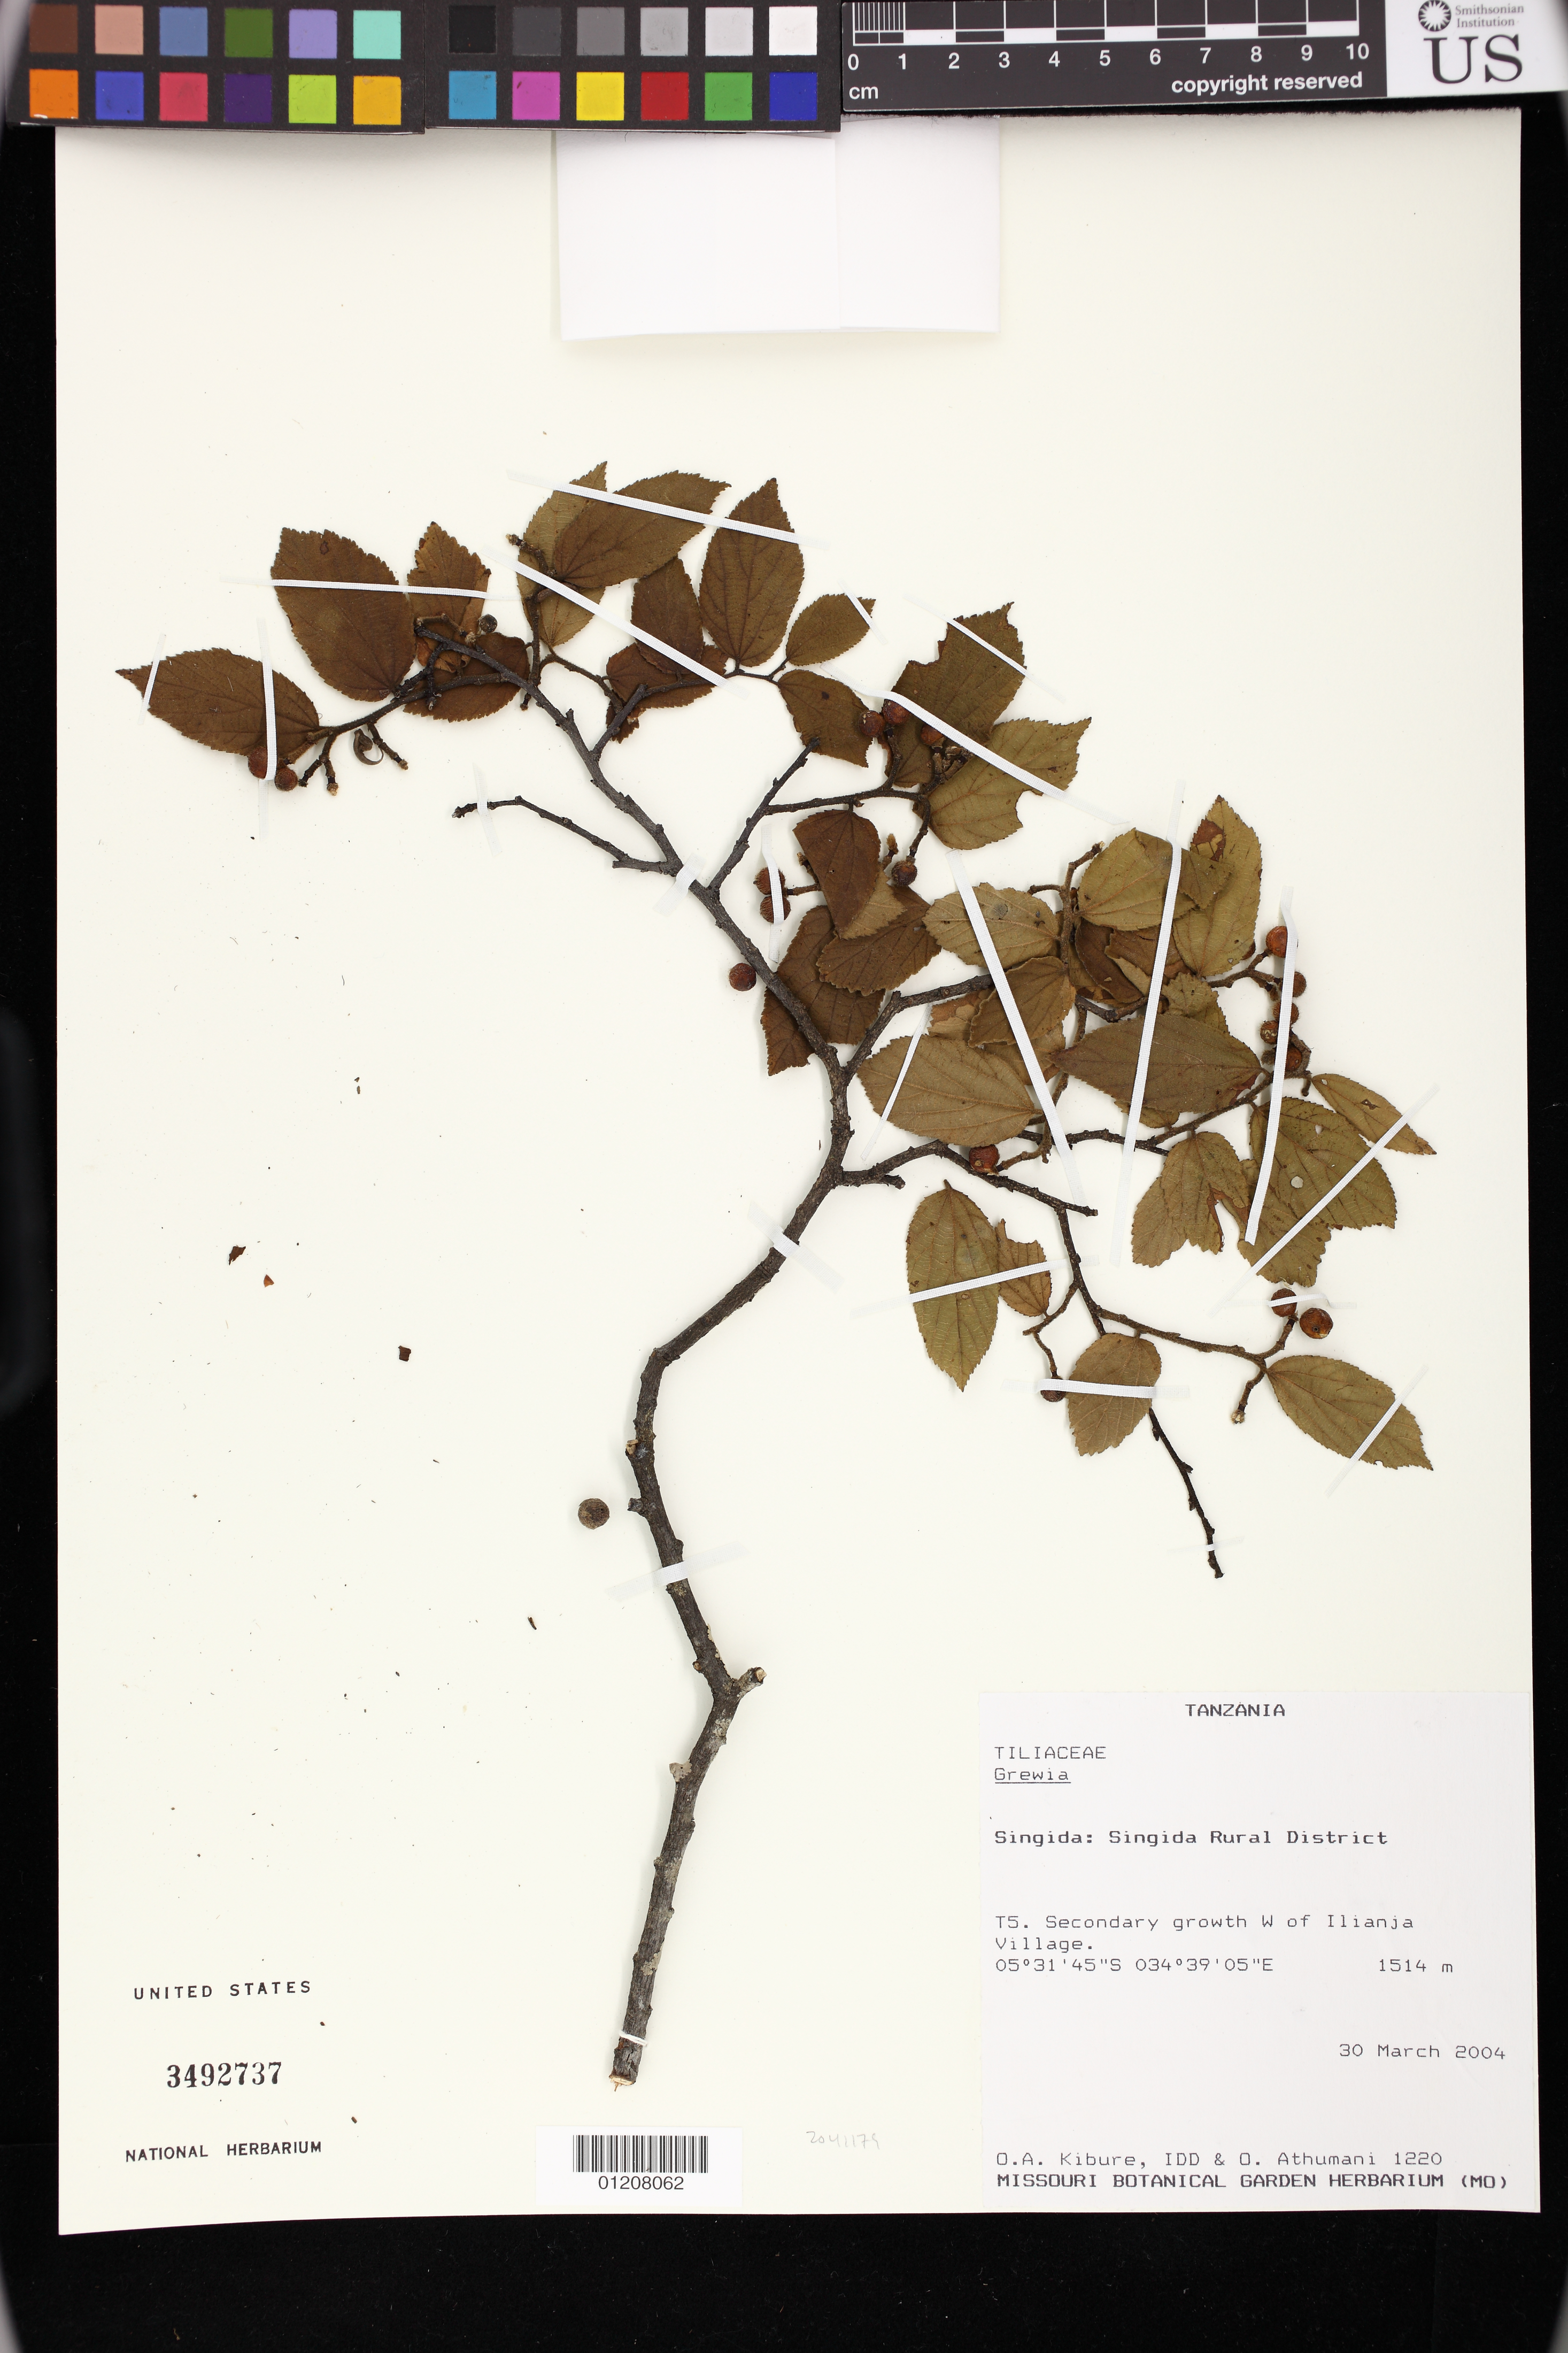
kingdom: Plantae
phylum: Tracheophyta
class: Magnoliopsida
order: Malvales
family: Malvaceae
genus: Grewia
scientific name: Grewia sp.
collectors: O. Kibure & O. Athumani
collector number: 1220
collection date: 2004-03-30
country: Tanzania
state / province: Singida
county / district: Singida Rural District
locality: T5. Secondary growth W of Ilianja Village.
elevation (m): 1514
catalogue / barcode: US 3492737